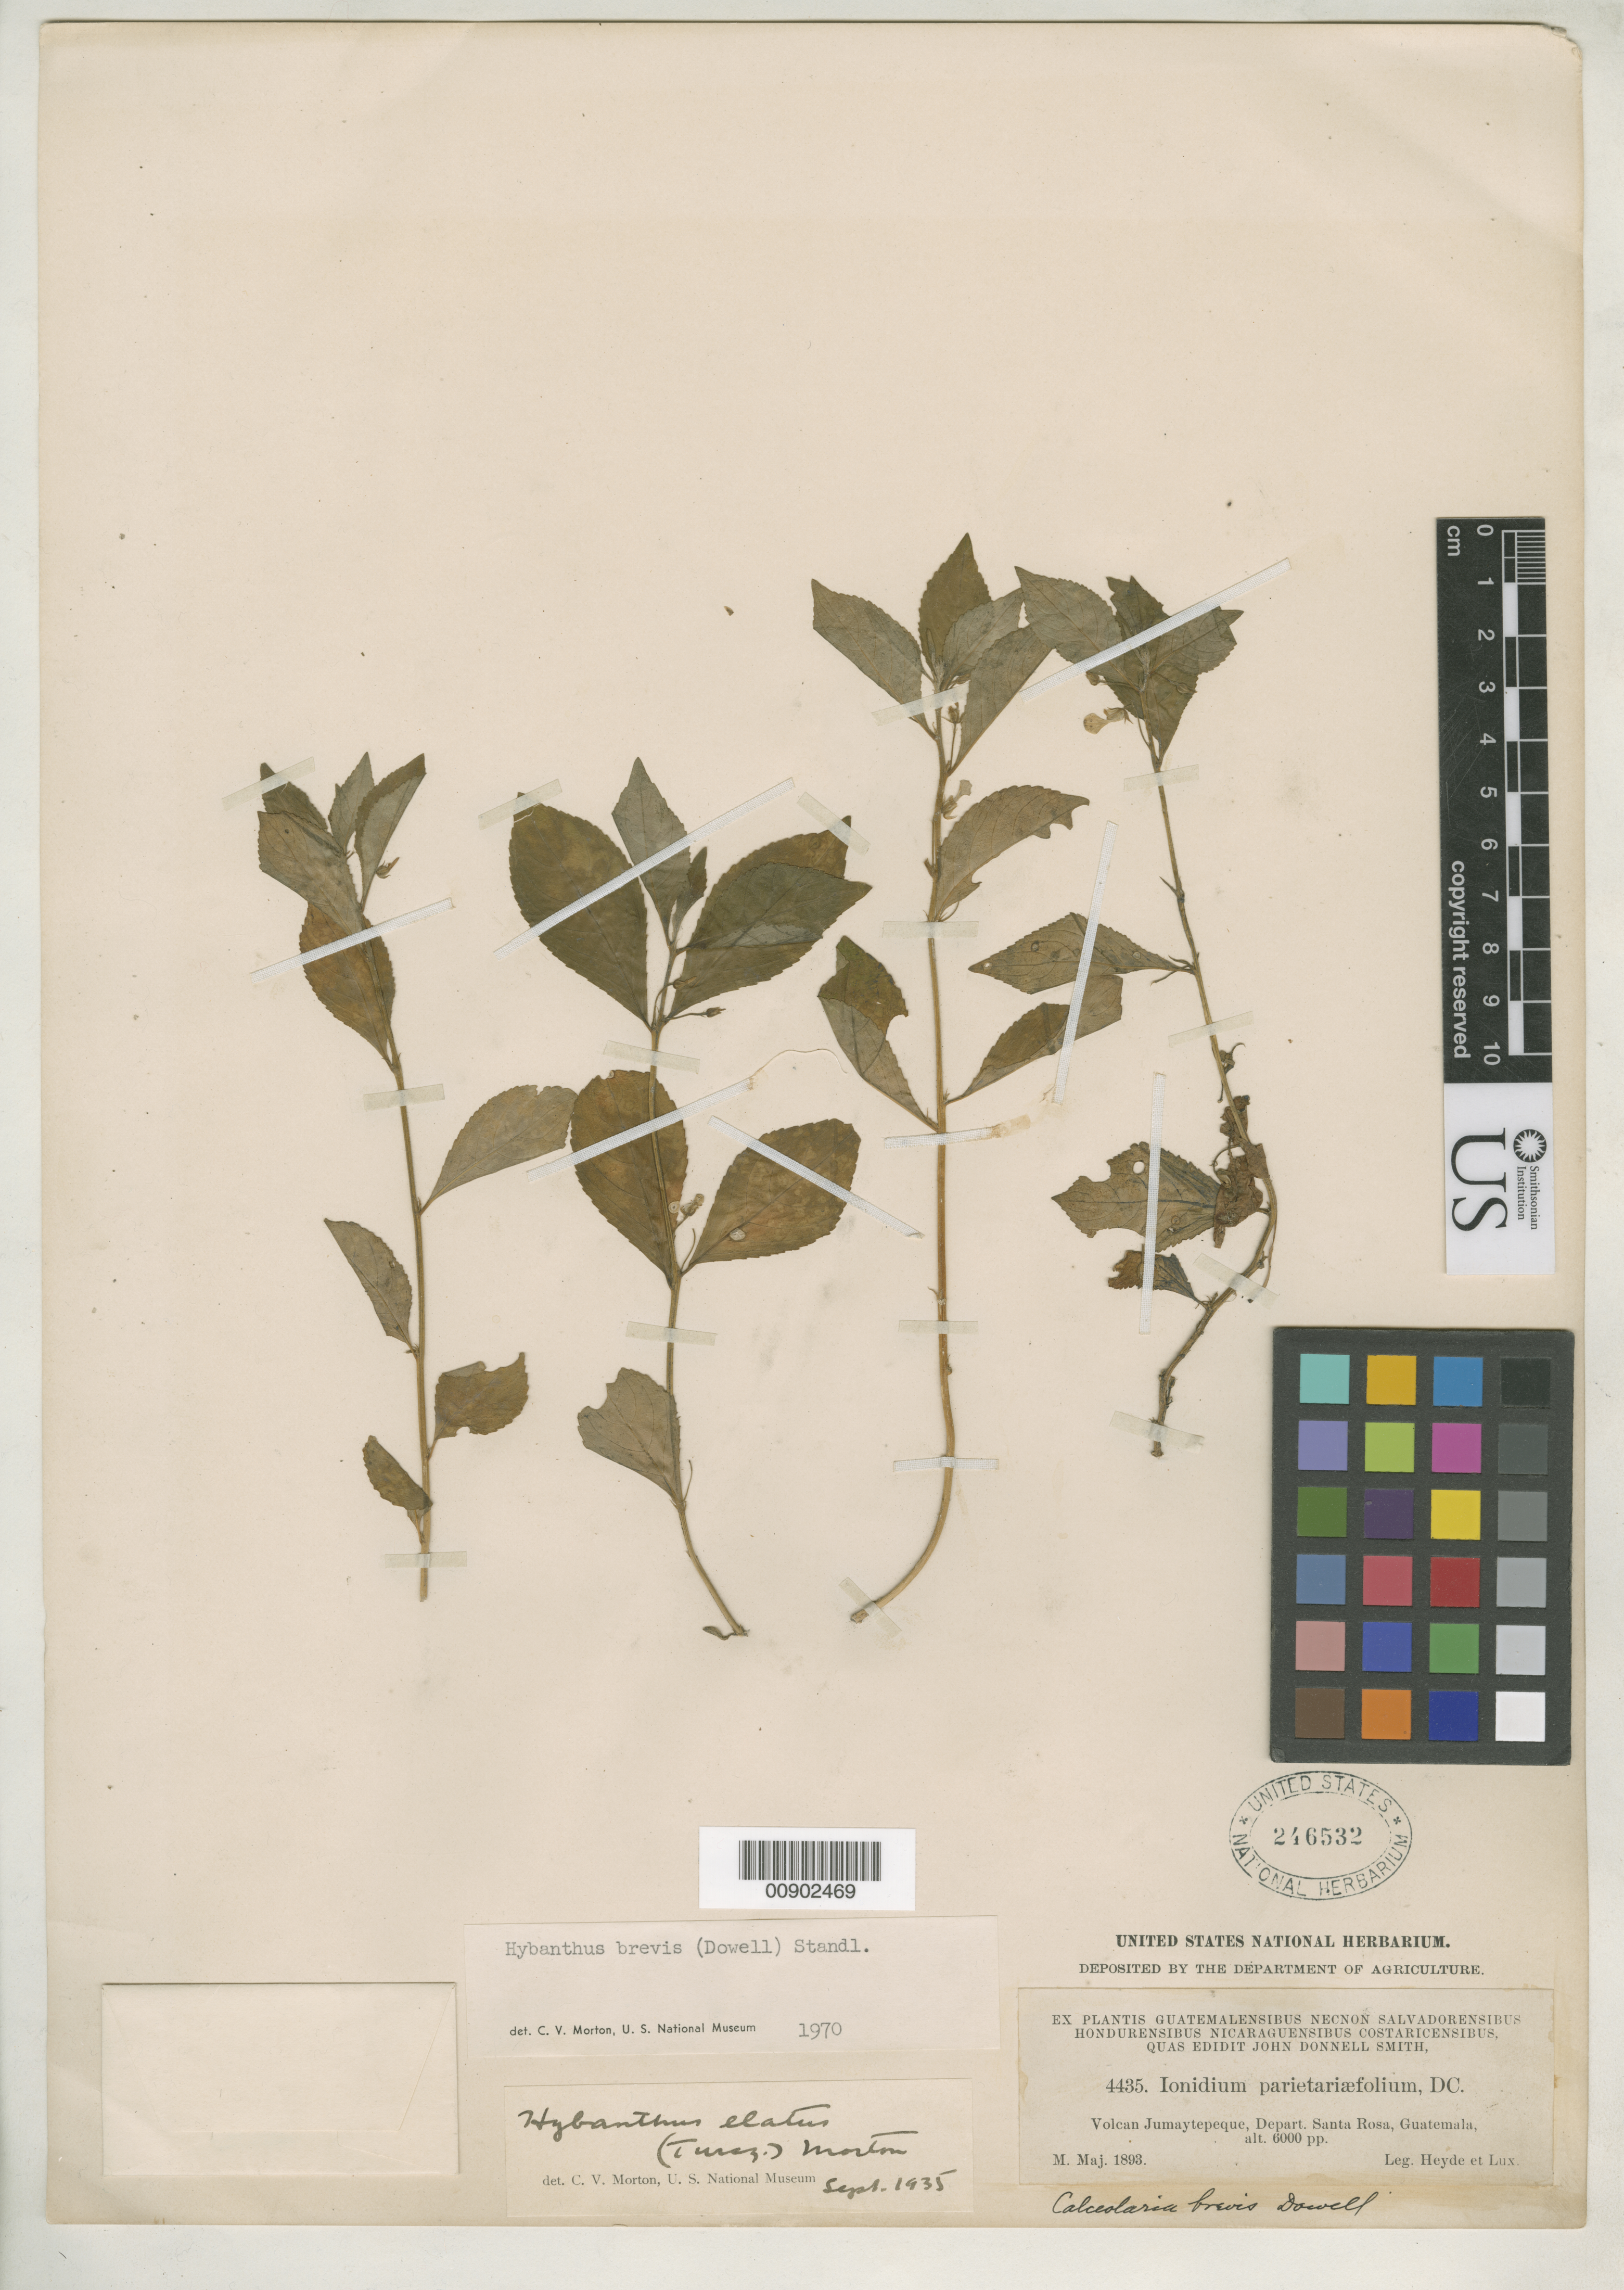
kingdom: Plantae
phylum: Tracheophyta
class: Magnoliopsida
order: Malpighiales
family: Violaceae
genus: Calceolaria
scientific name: Calceolaria brevis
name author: Dowell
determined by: Morton, C. V.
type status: Syntype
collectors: E. T. Heyde & E. Lux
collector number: JDS 4435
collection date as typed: May 1893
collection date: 1893-05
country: Guatemala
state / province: Santa Rosa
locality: Volcan Jumaytepeque, Depart. Santa Rosa.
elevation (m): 1829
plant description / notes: Lectotype collection is Heyde & Lux 3943, as [effectively] lectotypified by C.V. Morton, Contr. U.S. Natl. Herb. 29: 80 (1944).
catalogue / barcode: US 246532